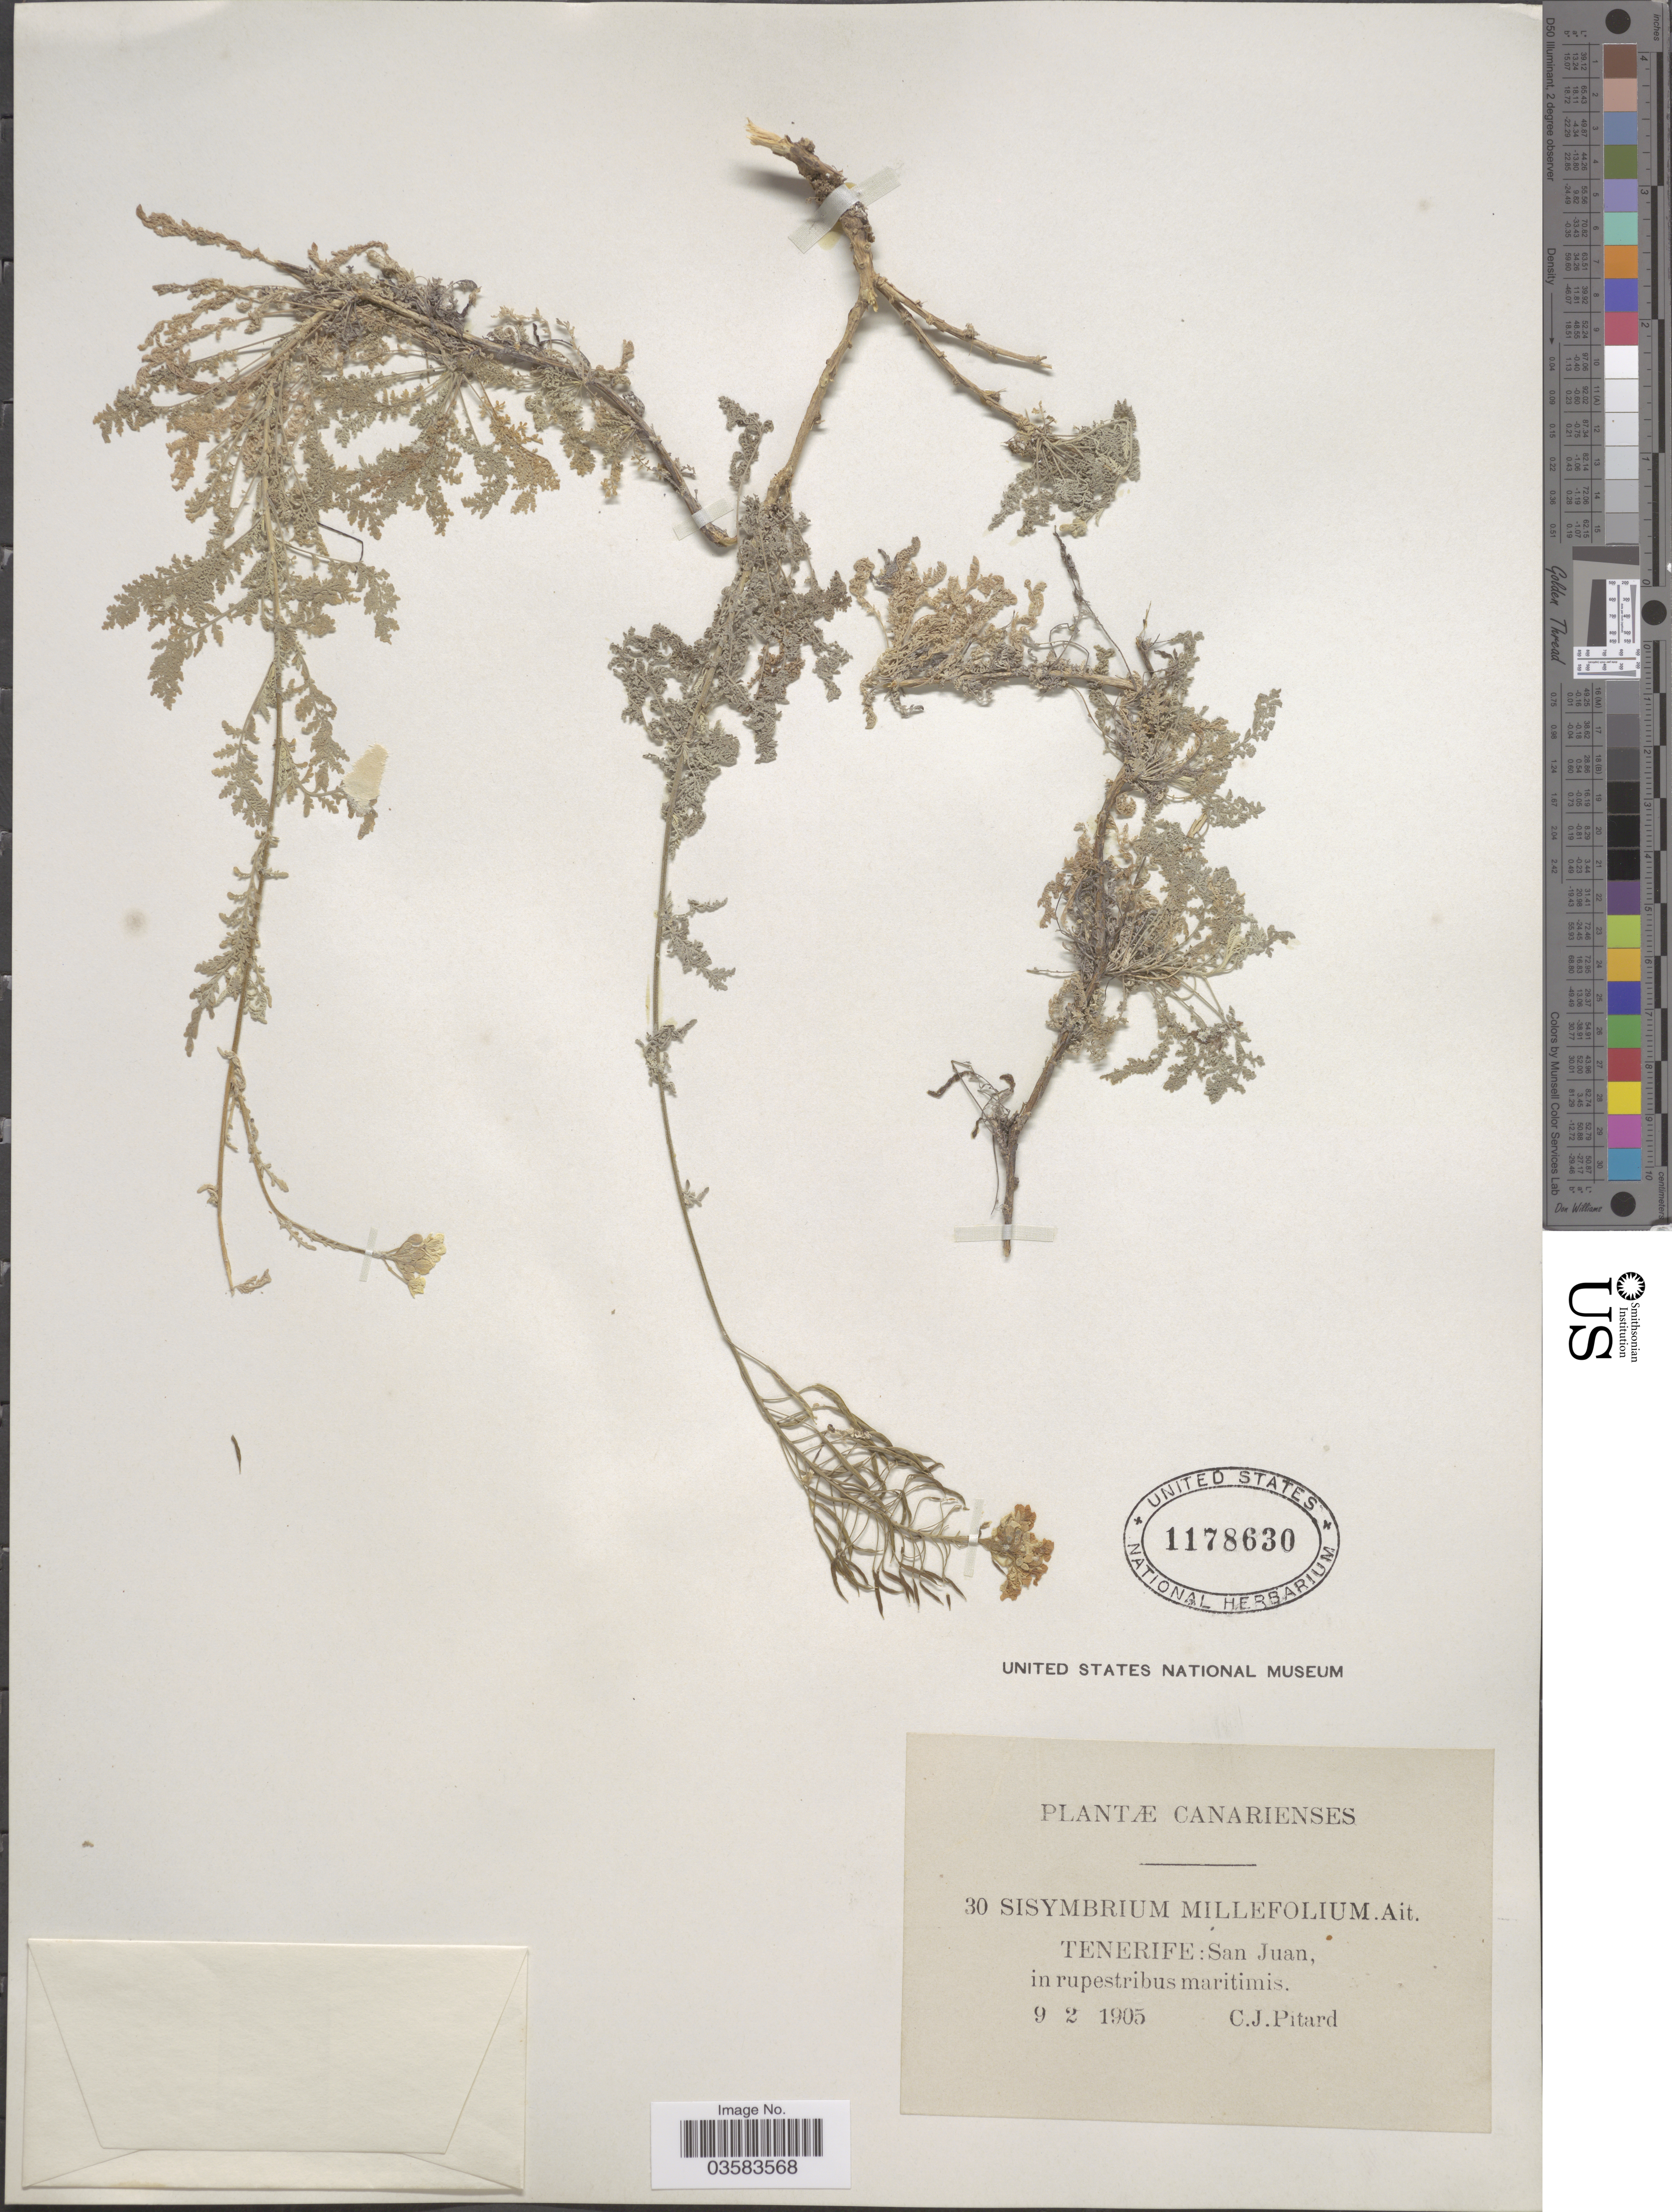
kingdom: Plantae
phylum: Tracheophyta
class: Magnoliopsida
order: Brassicales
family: Brassicaceae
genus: Sisymbrium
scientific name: Sisymbrium millefolium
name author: (Jacq.) Aiton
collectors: C. Pitard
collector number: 30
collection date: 1905-02-09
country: Spain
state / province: Canarias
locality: Canarienses. Tenerife: San Juan, in rupestribus maritimis.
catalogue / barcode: US 1178630